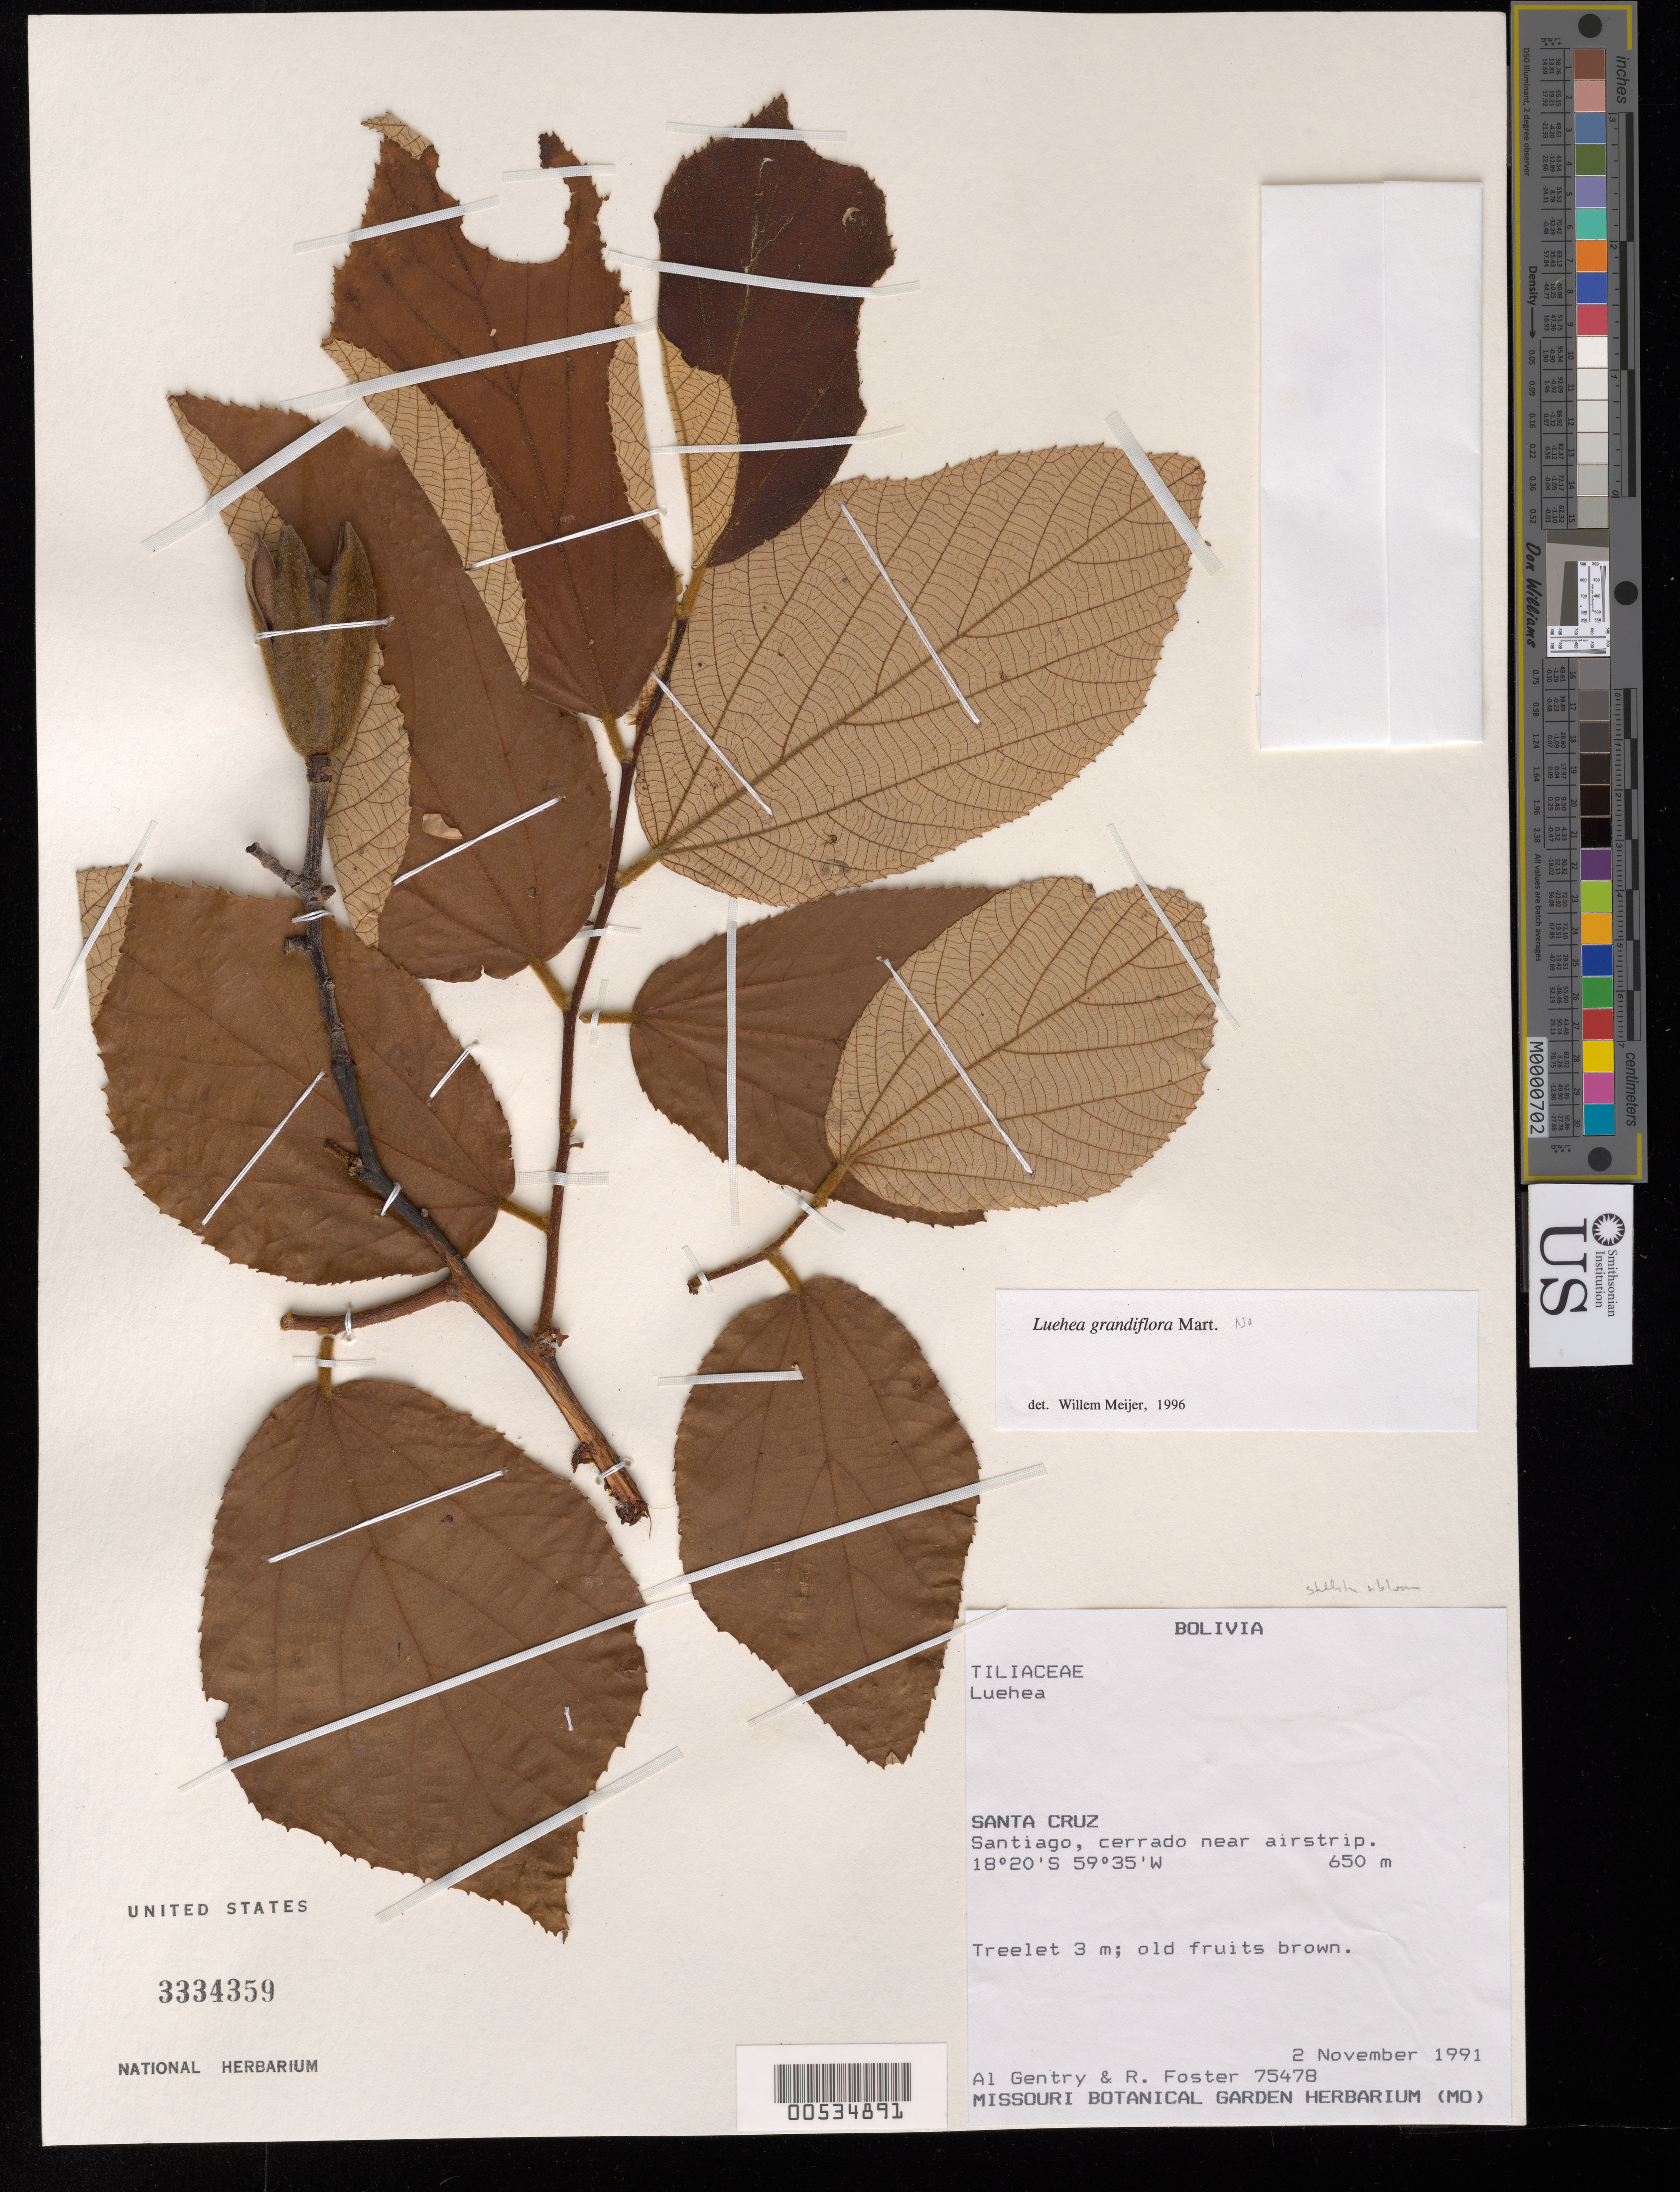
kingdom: Plantae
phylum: Tracheophyta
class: Magnoliopsida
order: Malvales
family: Malvaceae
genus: Luehea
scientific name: Luehea grandiflora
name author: Mart.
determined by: Meijer, W.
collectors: A. H. Gentry & R. Foster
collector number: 75478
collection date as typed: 02 Nov 1991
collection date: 1991-11-02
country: Bolivia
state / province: Santa Cruz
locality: Santiago, Cerrado near airstrip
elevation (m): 650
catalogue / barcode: US 3334359